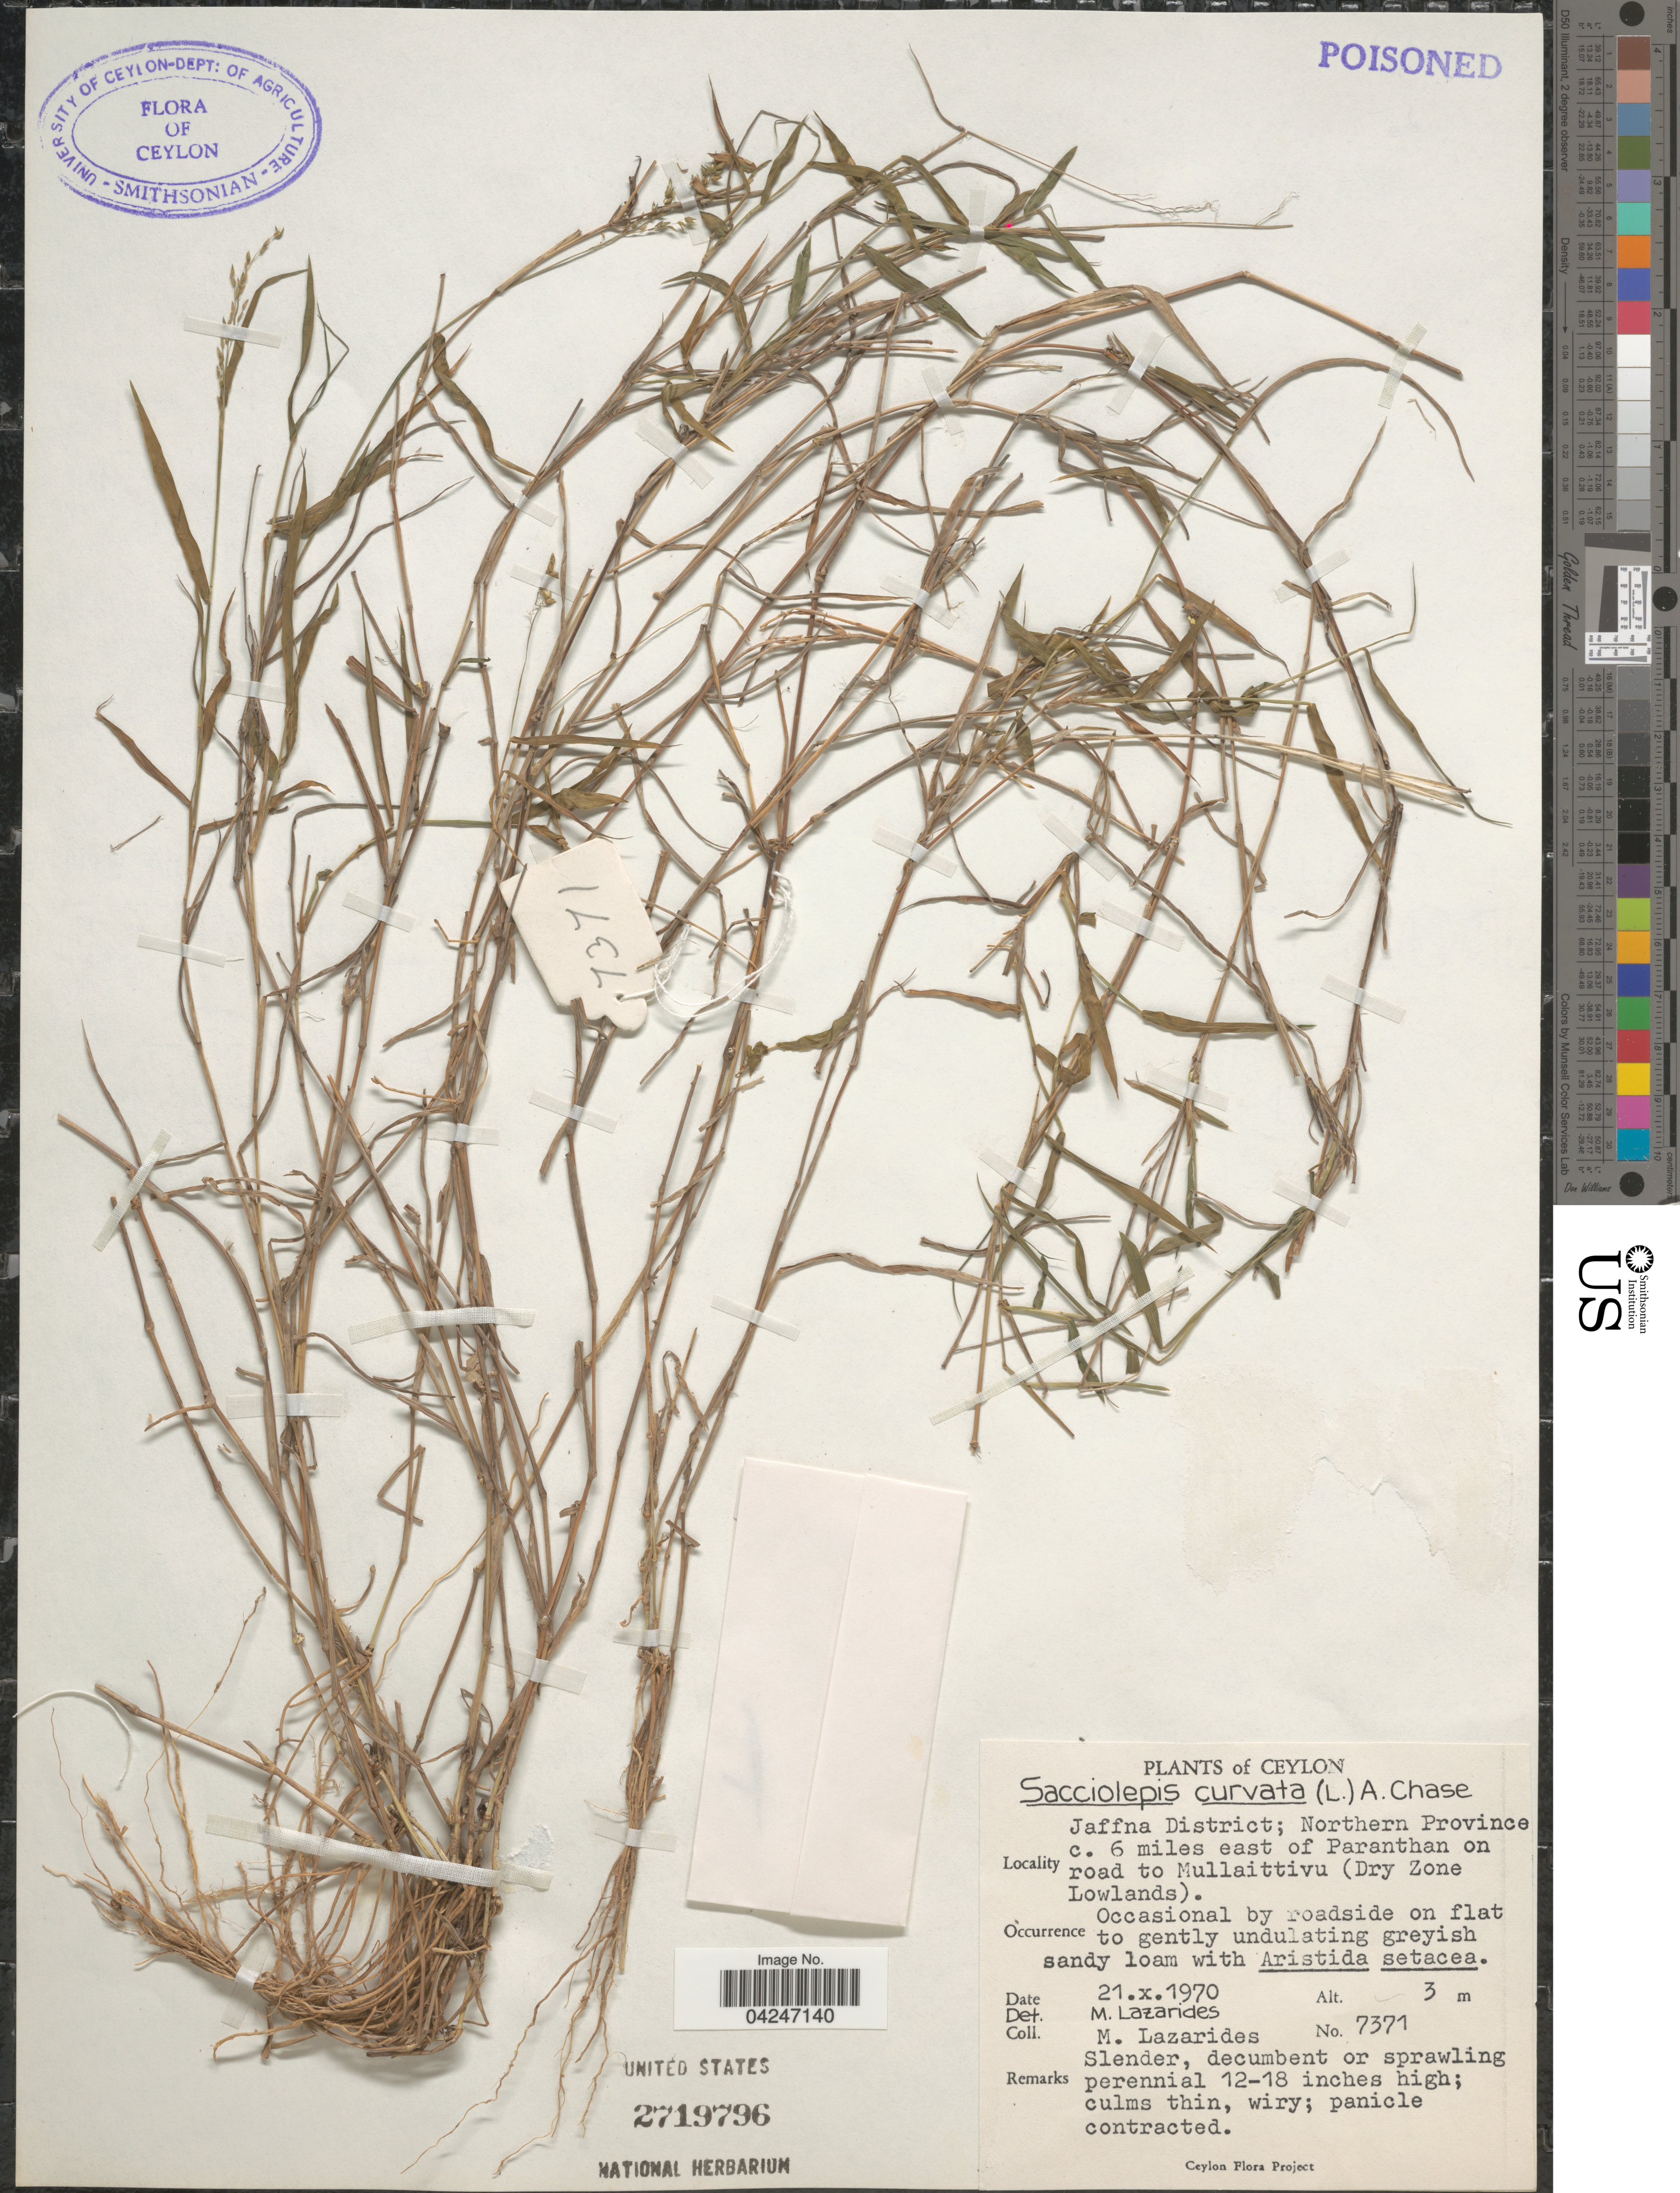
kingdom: Plantae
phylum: Tracheophyta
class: Liliopsida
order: Poales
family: Poaceae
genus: Sacciolepis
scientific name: Sacciolepis curvata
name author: (L.) Chase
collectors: M. Lazarides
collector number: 7371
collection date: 1970-10-21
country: Sri Lanka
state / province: Northern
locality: Ceylon. Jaffna District; c. 6 miles east of Paranthan on road to Mullaittivu (Dry Zone Lowlands). Occasional by roadside on flat to gently undulating greyish sandy loam.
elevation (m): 3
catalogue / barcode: US 2719796